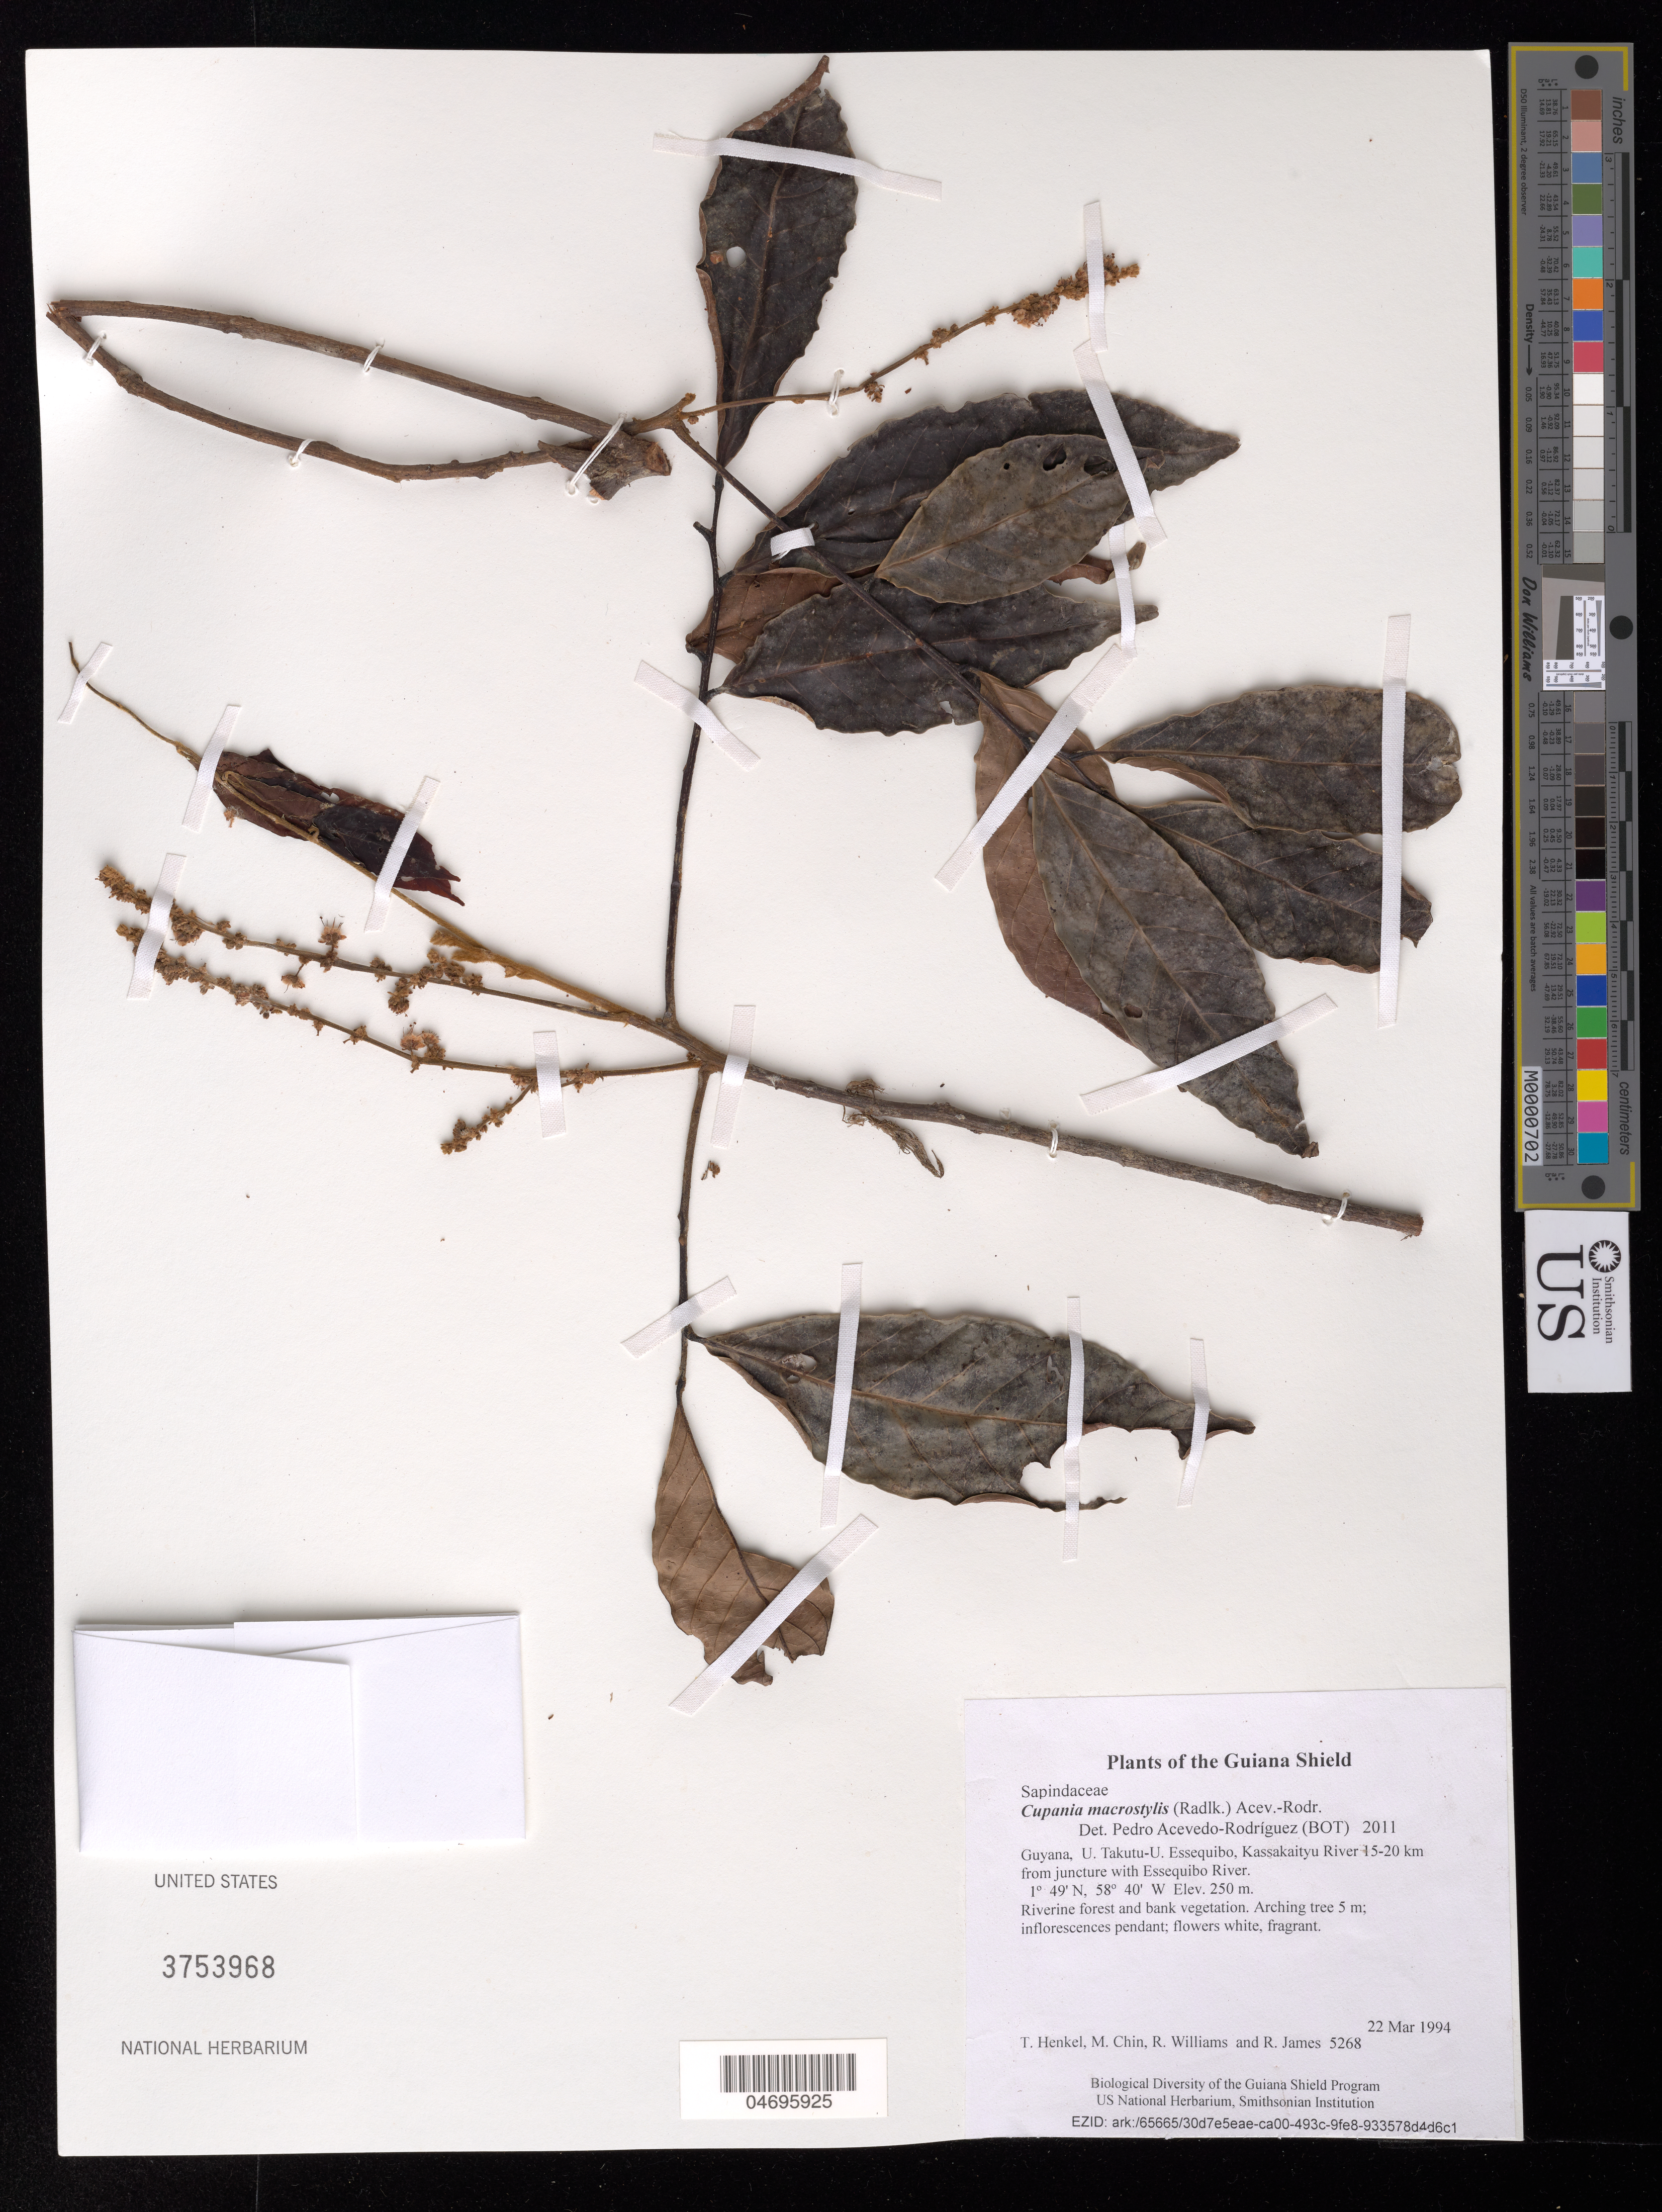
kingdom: Plantae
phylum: Tracheophyta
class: Magnoliopsida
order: Sapindales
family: Sapindaceae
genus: Cupania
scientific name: Cupania macrostylis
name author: (Radlk.) Acev.-Rodr.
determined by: Acevedo-Rodríguez, P., (BOT), Smithsonian Institution - National Museum of Natural History (UNITED STATES)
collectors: T. Henkel, M. Chin, R. Williams & R. James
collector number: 5268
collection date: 1994-03-22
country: Guyana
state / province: U. Takutu-U. Essequibo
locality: Kassakaityu River 15-20 km from juncture with Essequibo River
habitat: Riverine forest and bank vegetation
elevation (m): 250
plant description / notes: MO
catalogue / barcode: US 3753968